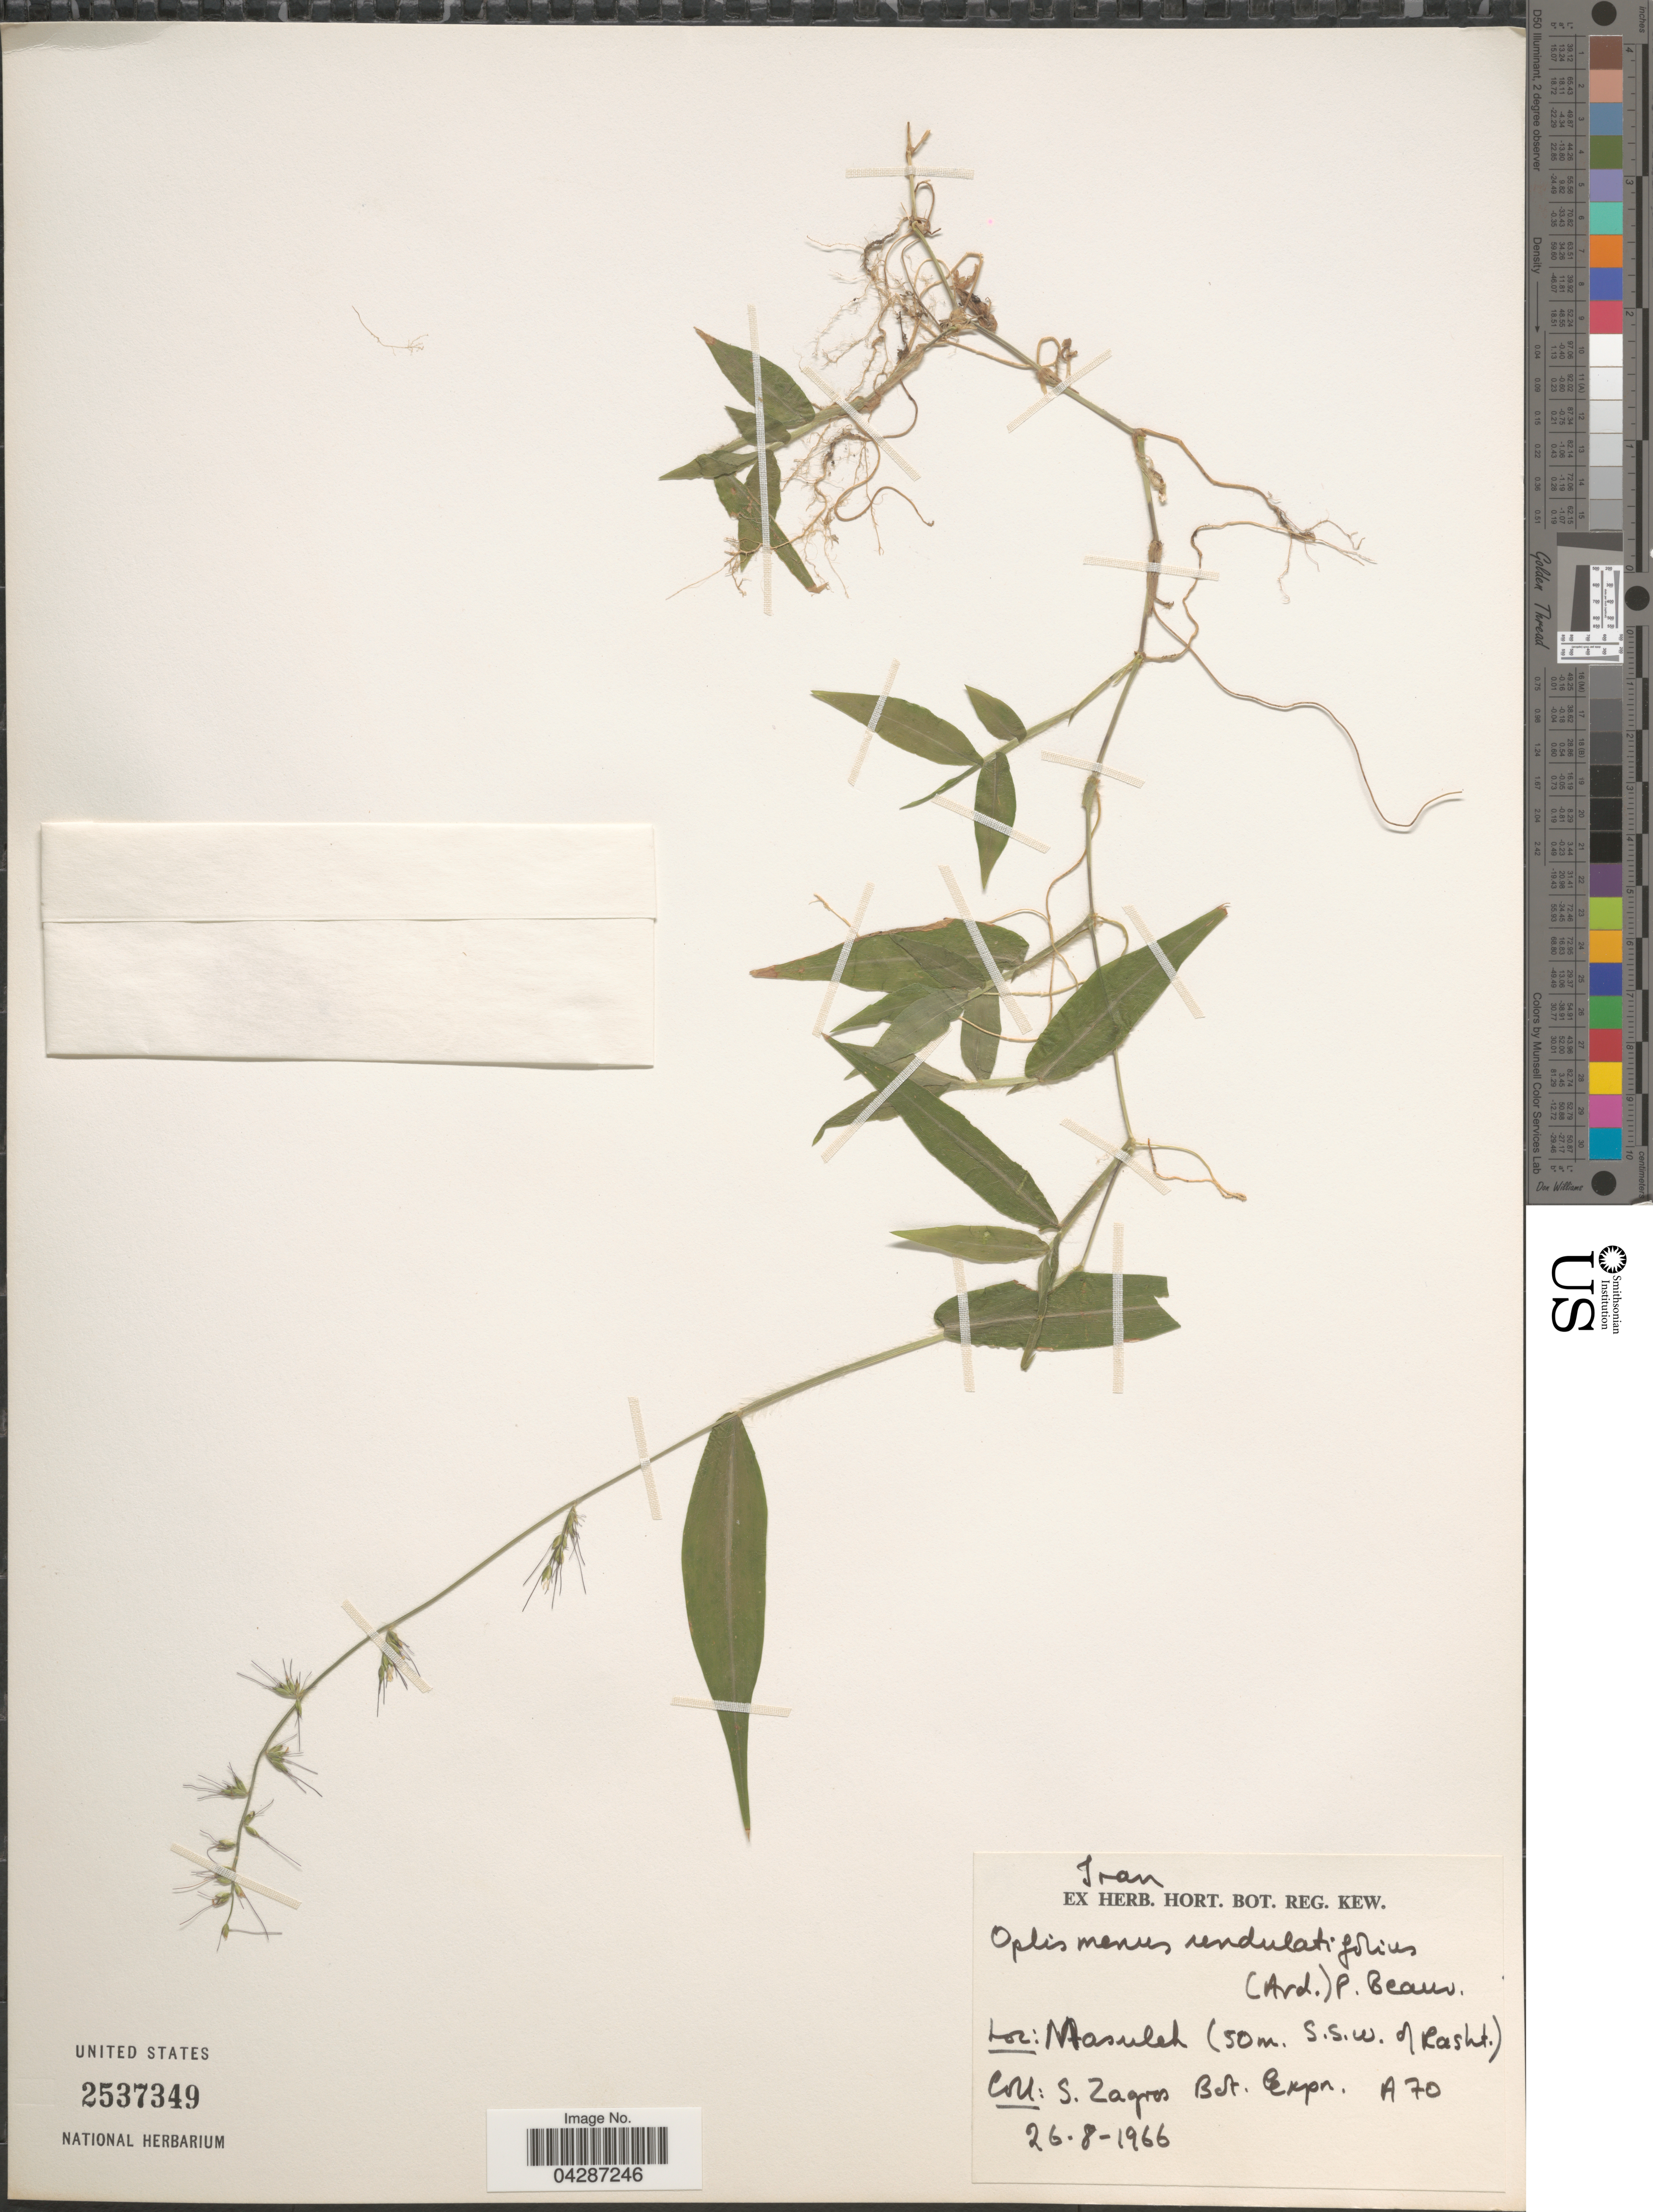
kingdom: Plantae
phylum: Tracheophyta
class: Liliopsida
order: Poales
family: Poaceae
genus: Oplismenus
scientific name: Oplismenus undulatifolius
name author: (Ard.) P. Beauv.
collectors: S. Zagros Bot. Exped.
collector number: A70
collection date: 1966-08-26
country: Iran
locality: Masuleh (50m. S.S.W. of Rasht).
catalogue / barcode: US 2537349